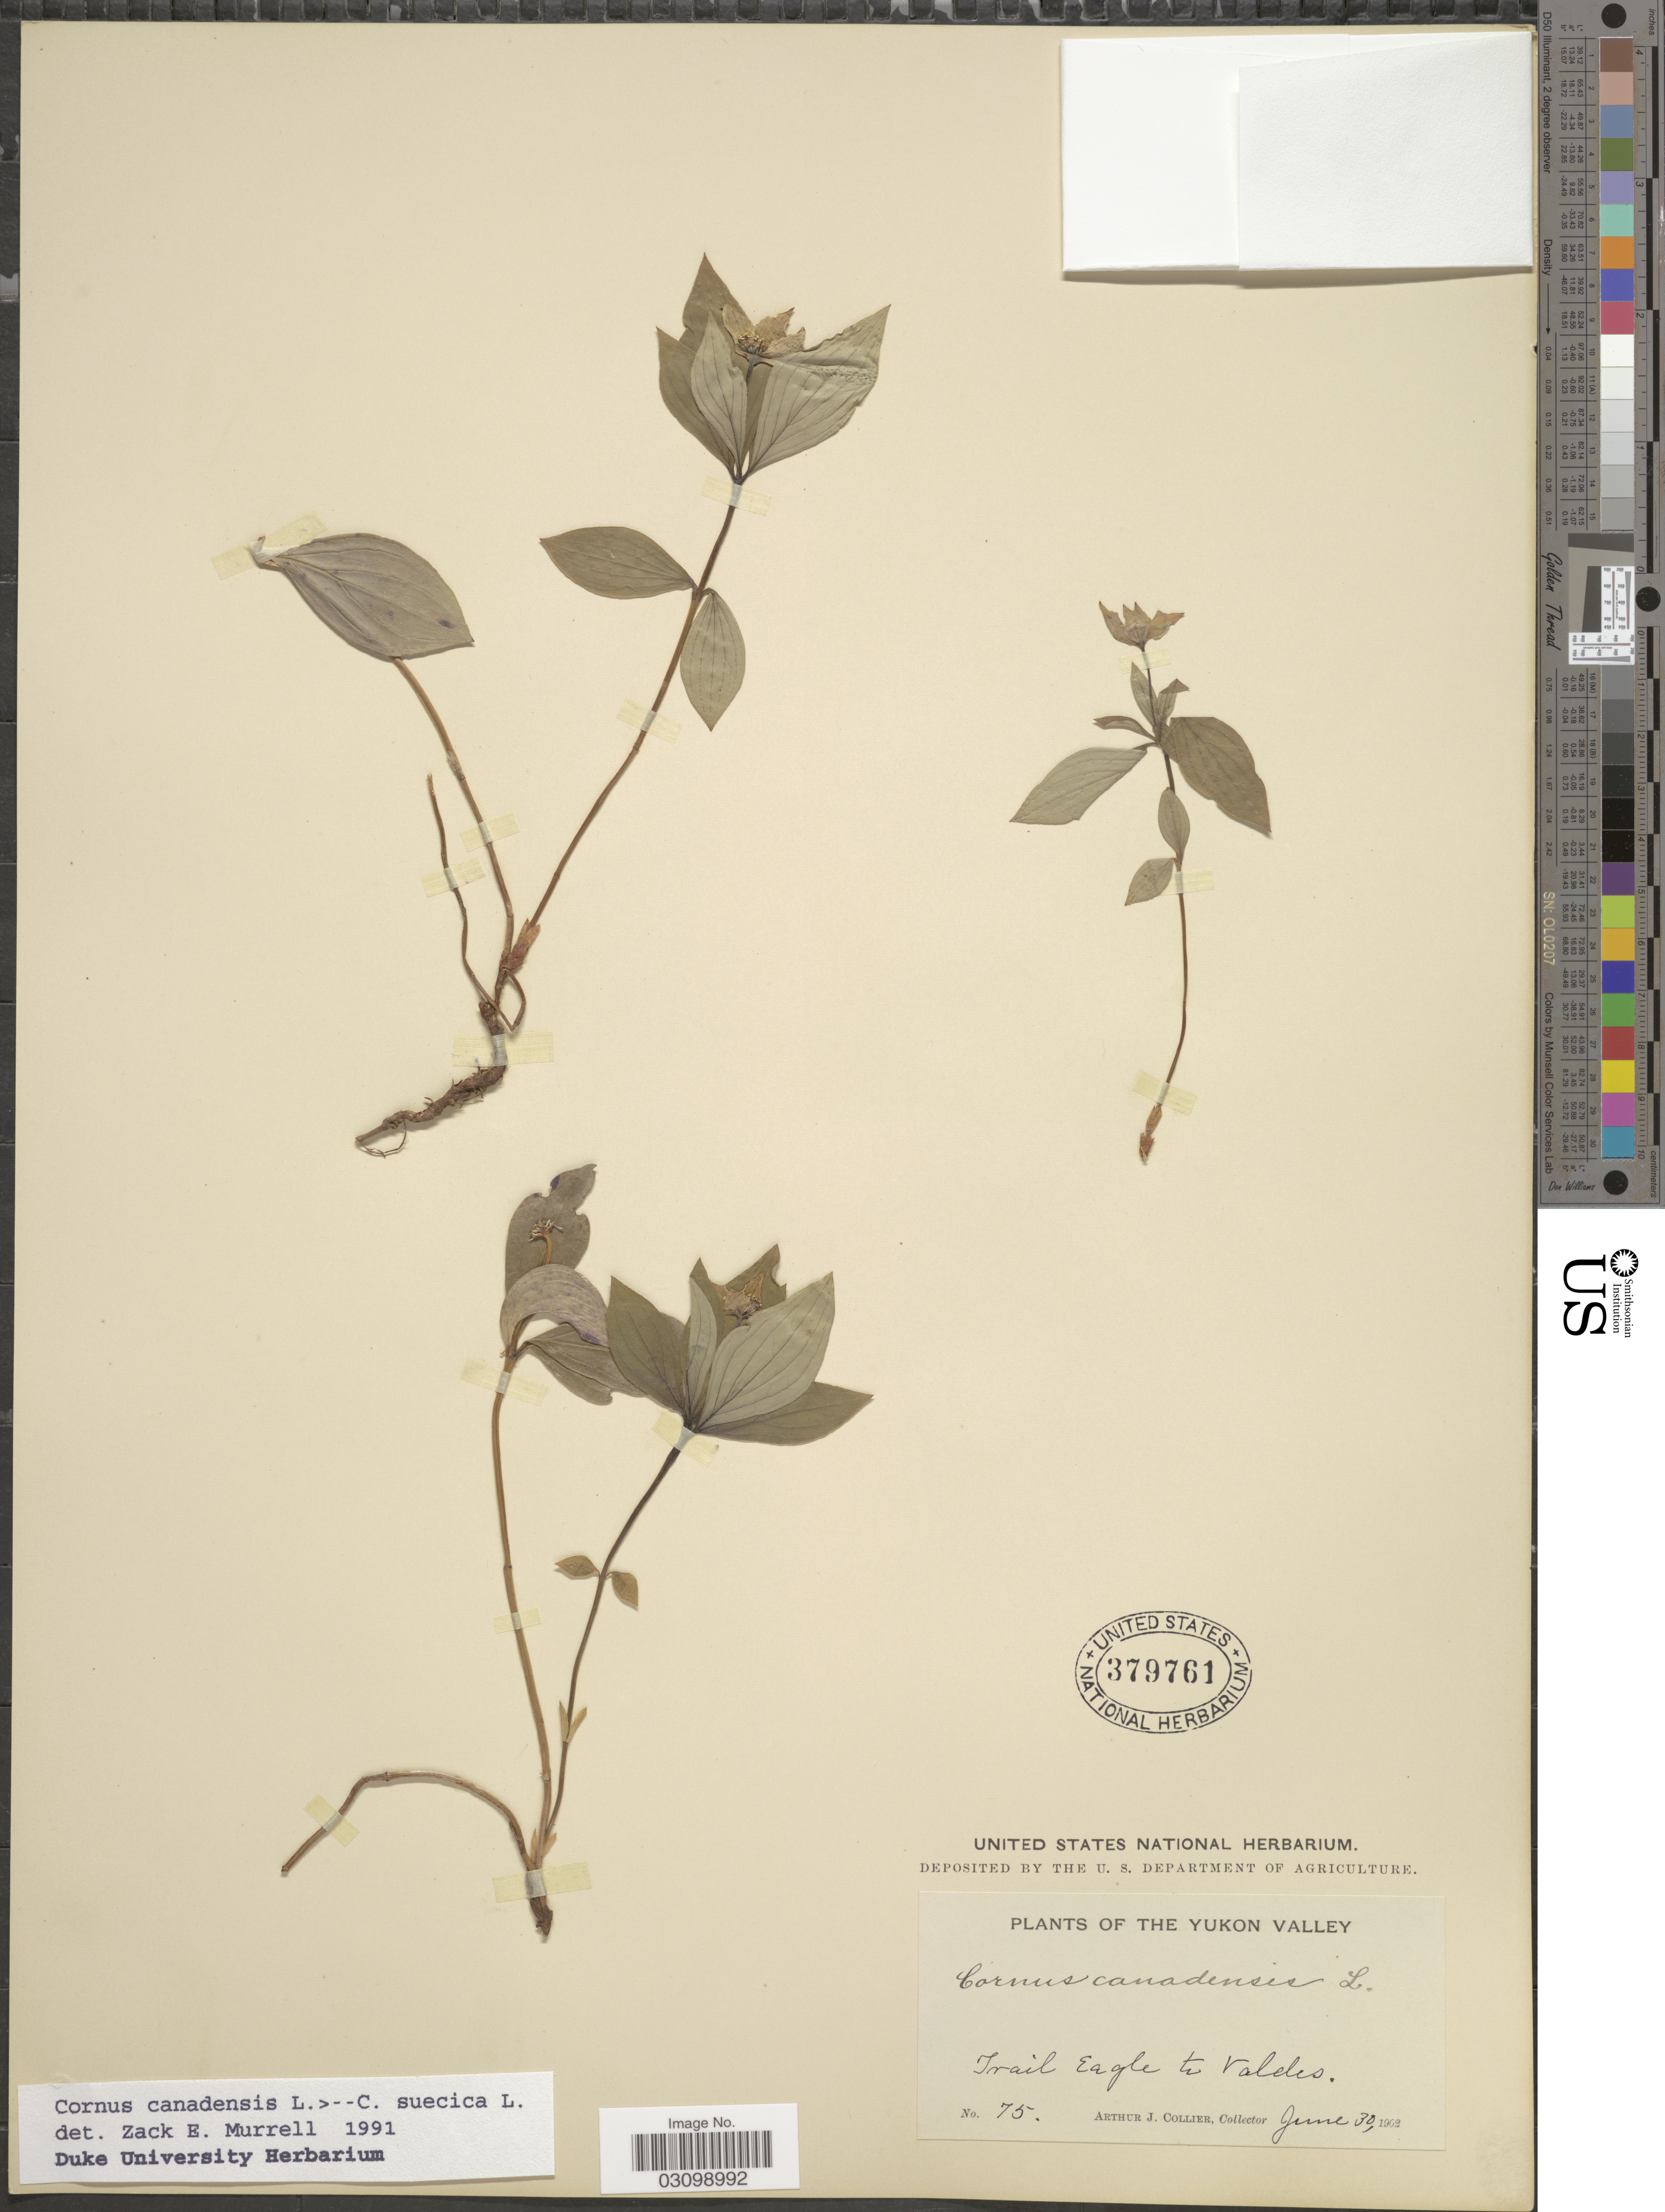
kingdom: Plantae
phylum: Tracheophyta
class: Magnoliopsida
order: Cornales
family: Cornaceae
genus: Cornus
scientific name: Cornus sp.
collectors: A. Collier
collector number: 75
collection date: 1902-06-30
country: Canada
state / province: Yukon Territory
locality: The Yukon Valley, Trail Eagle to Valdes.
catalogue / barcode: US 379761